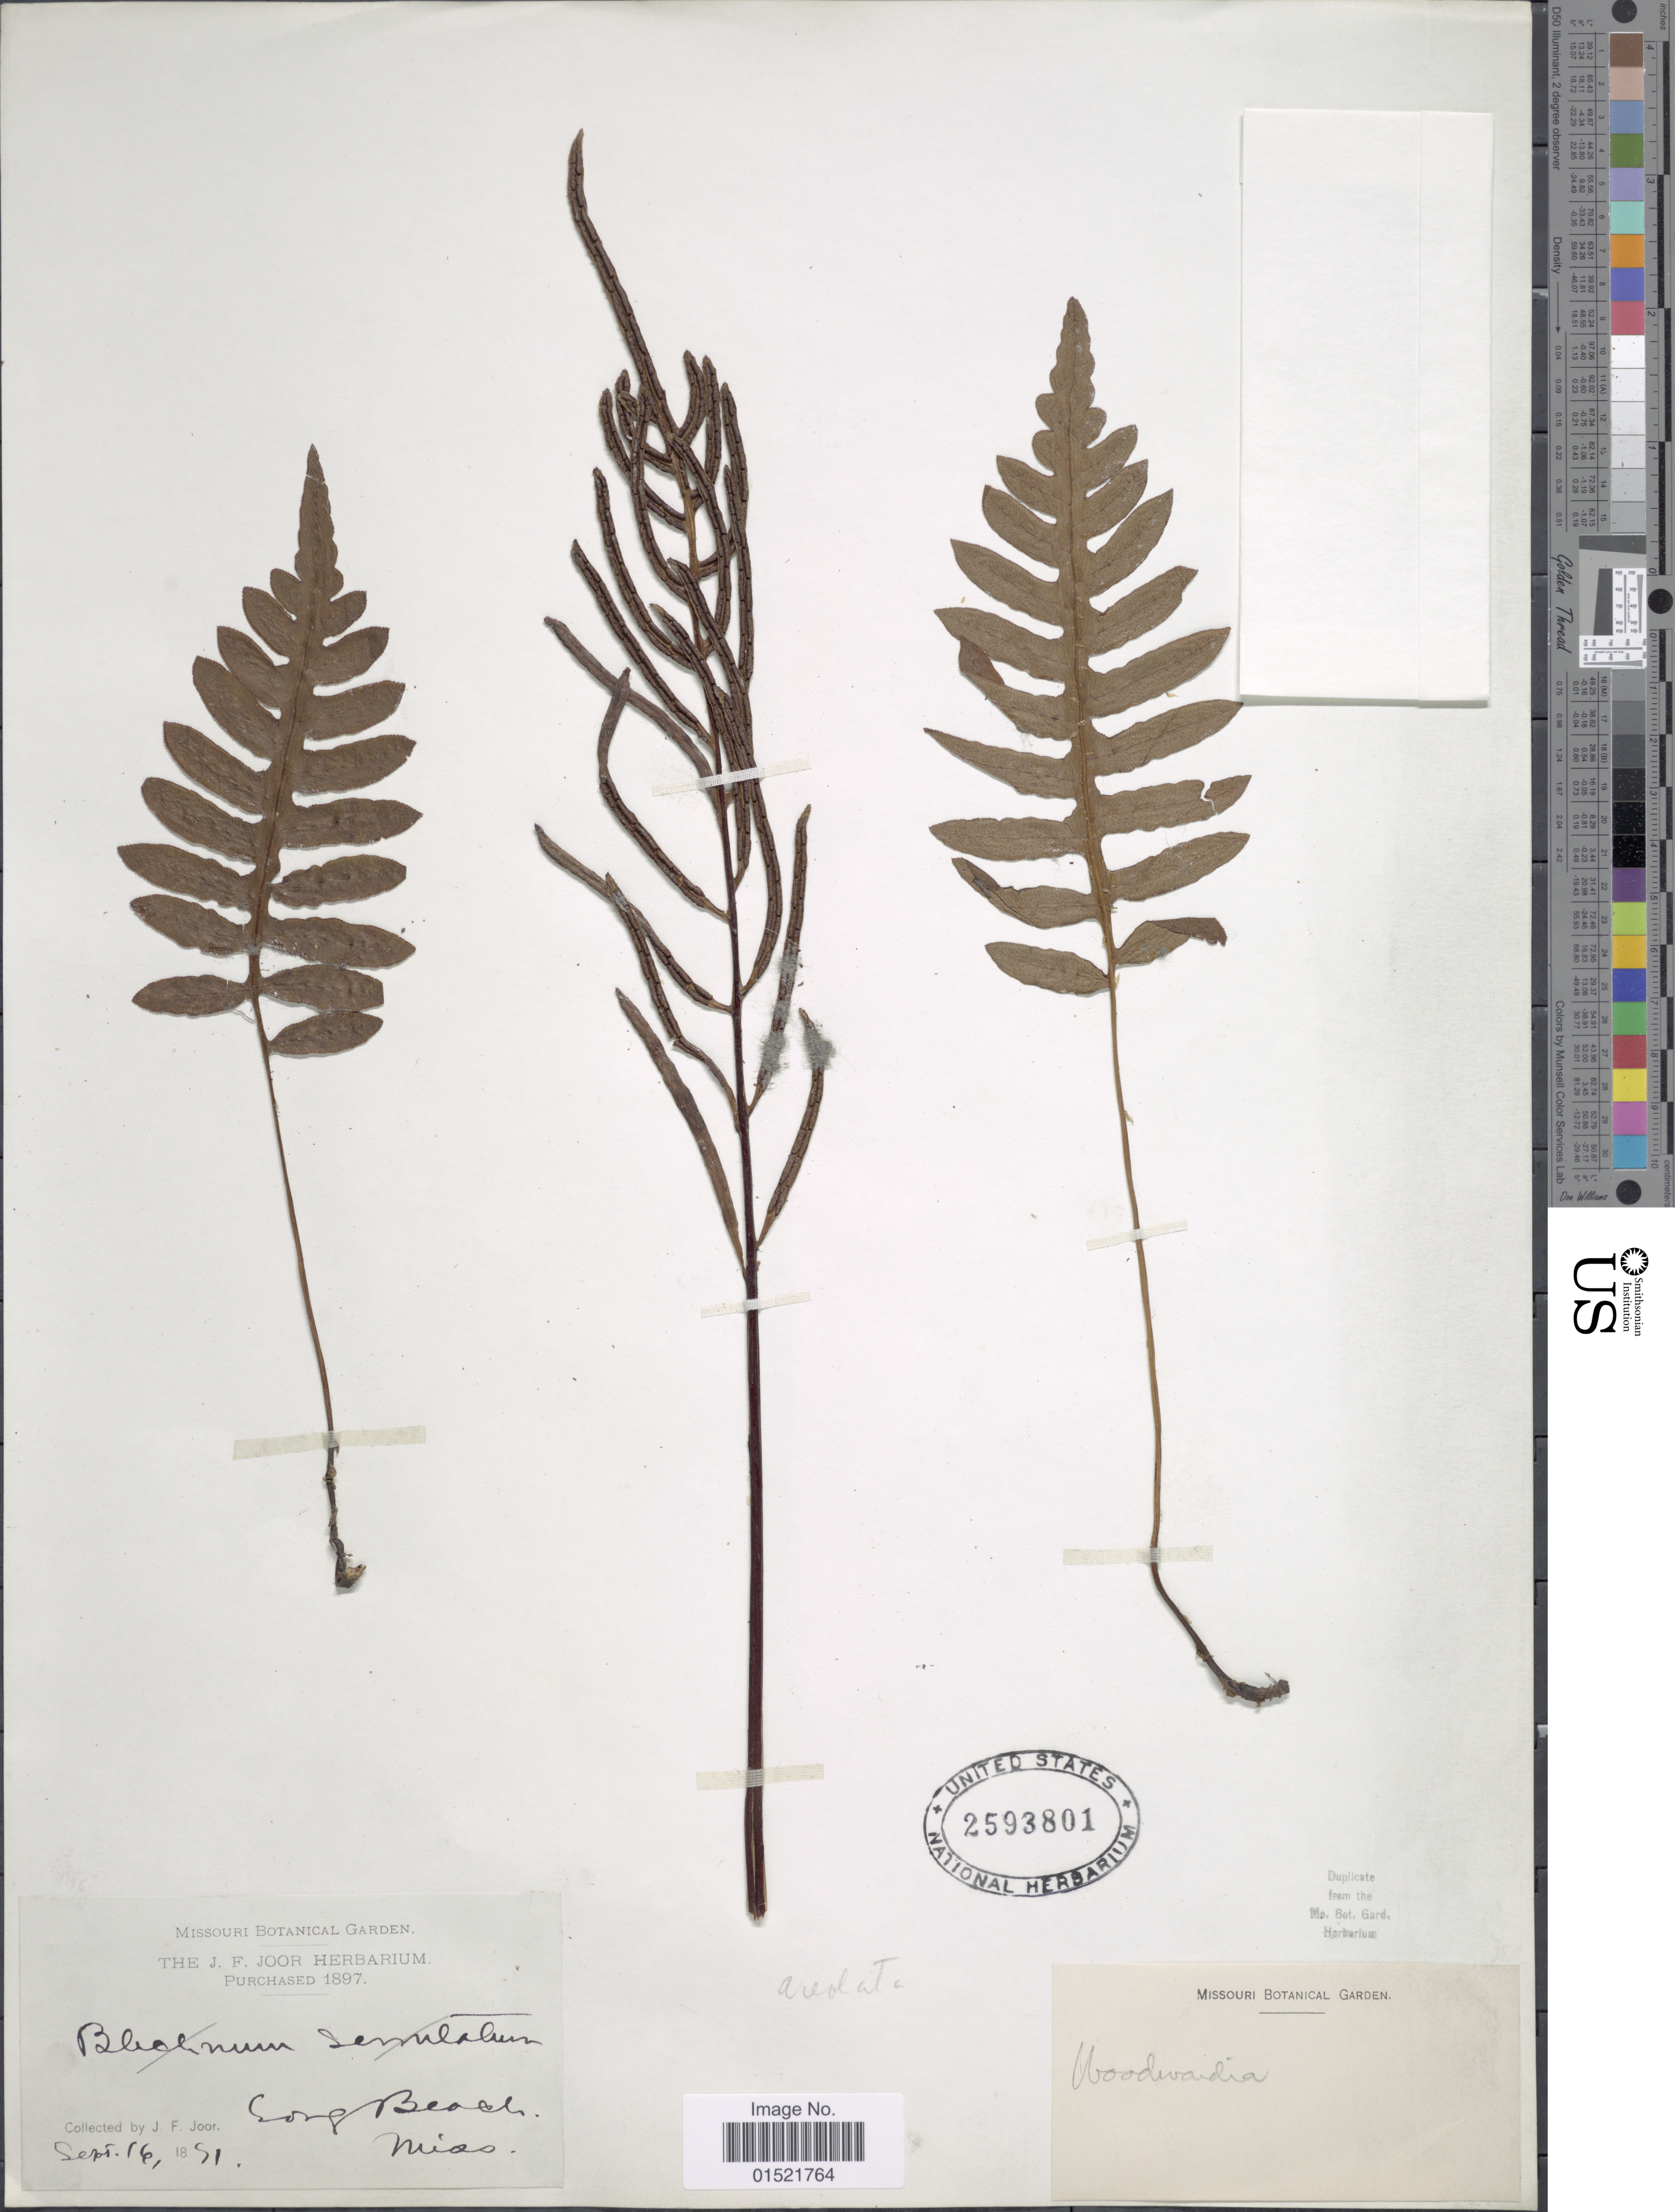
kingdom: Plantae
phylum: Tracheophyta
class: Polypodiopsida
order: Polypodiales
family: Blechnaceae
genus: Woodwardia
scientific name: Woodwardia areolata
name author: (L.) T. Moore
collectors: J. F. Joor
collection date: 1891-09-16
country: United States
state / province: Mississippi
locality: Long Beach, Miss.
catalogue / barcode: US 2593801